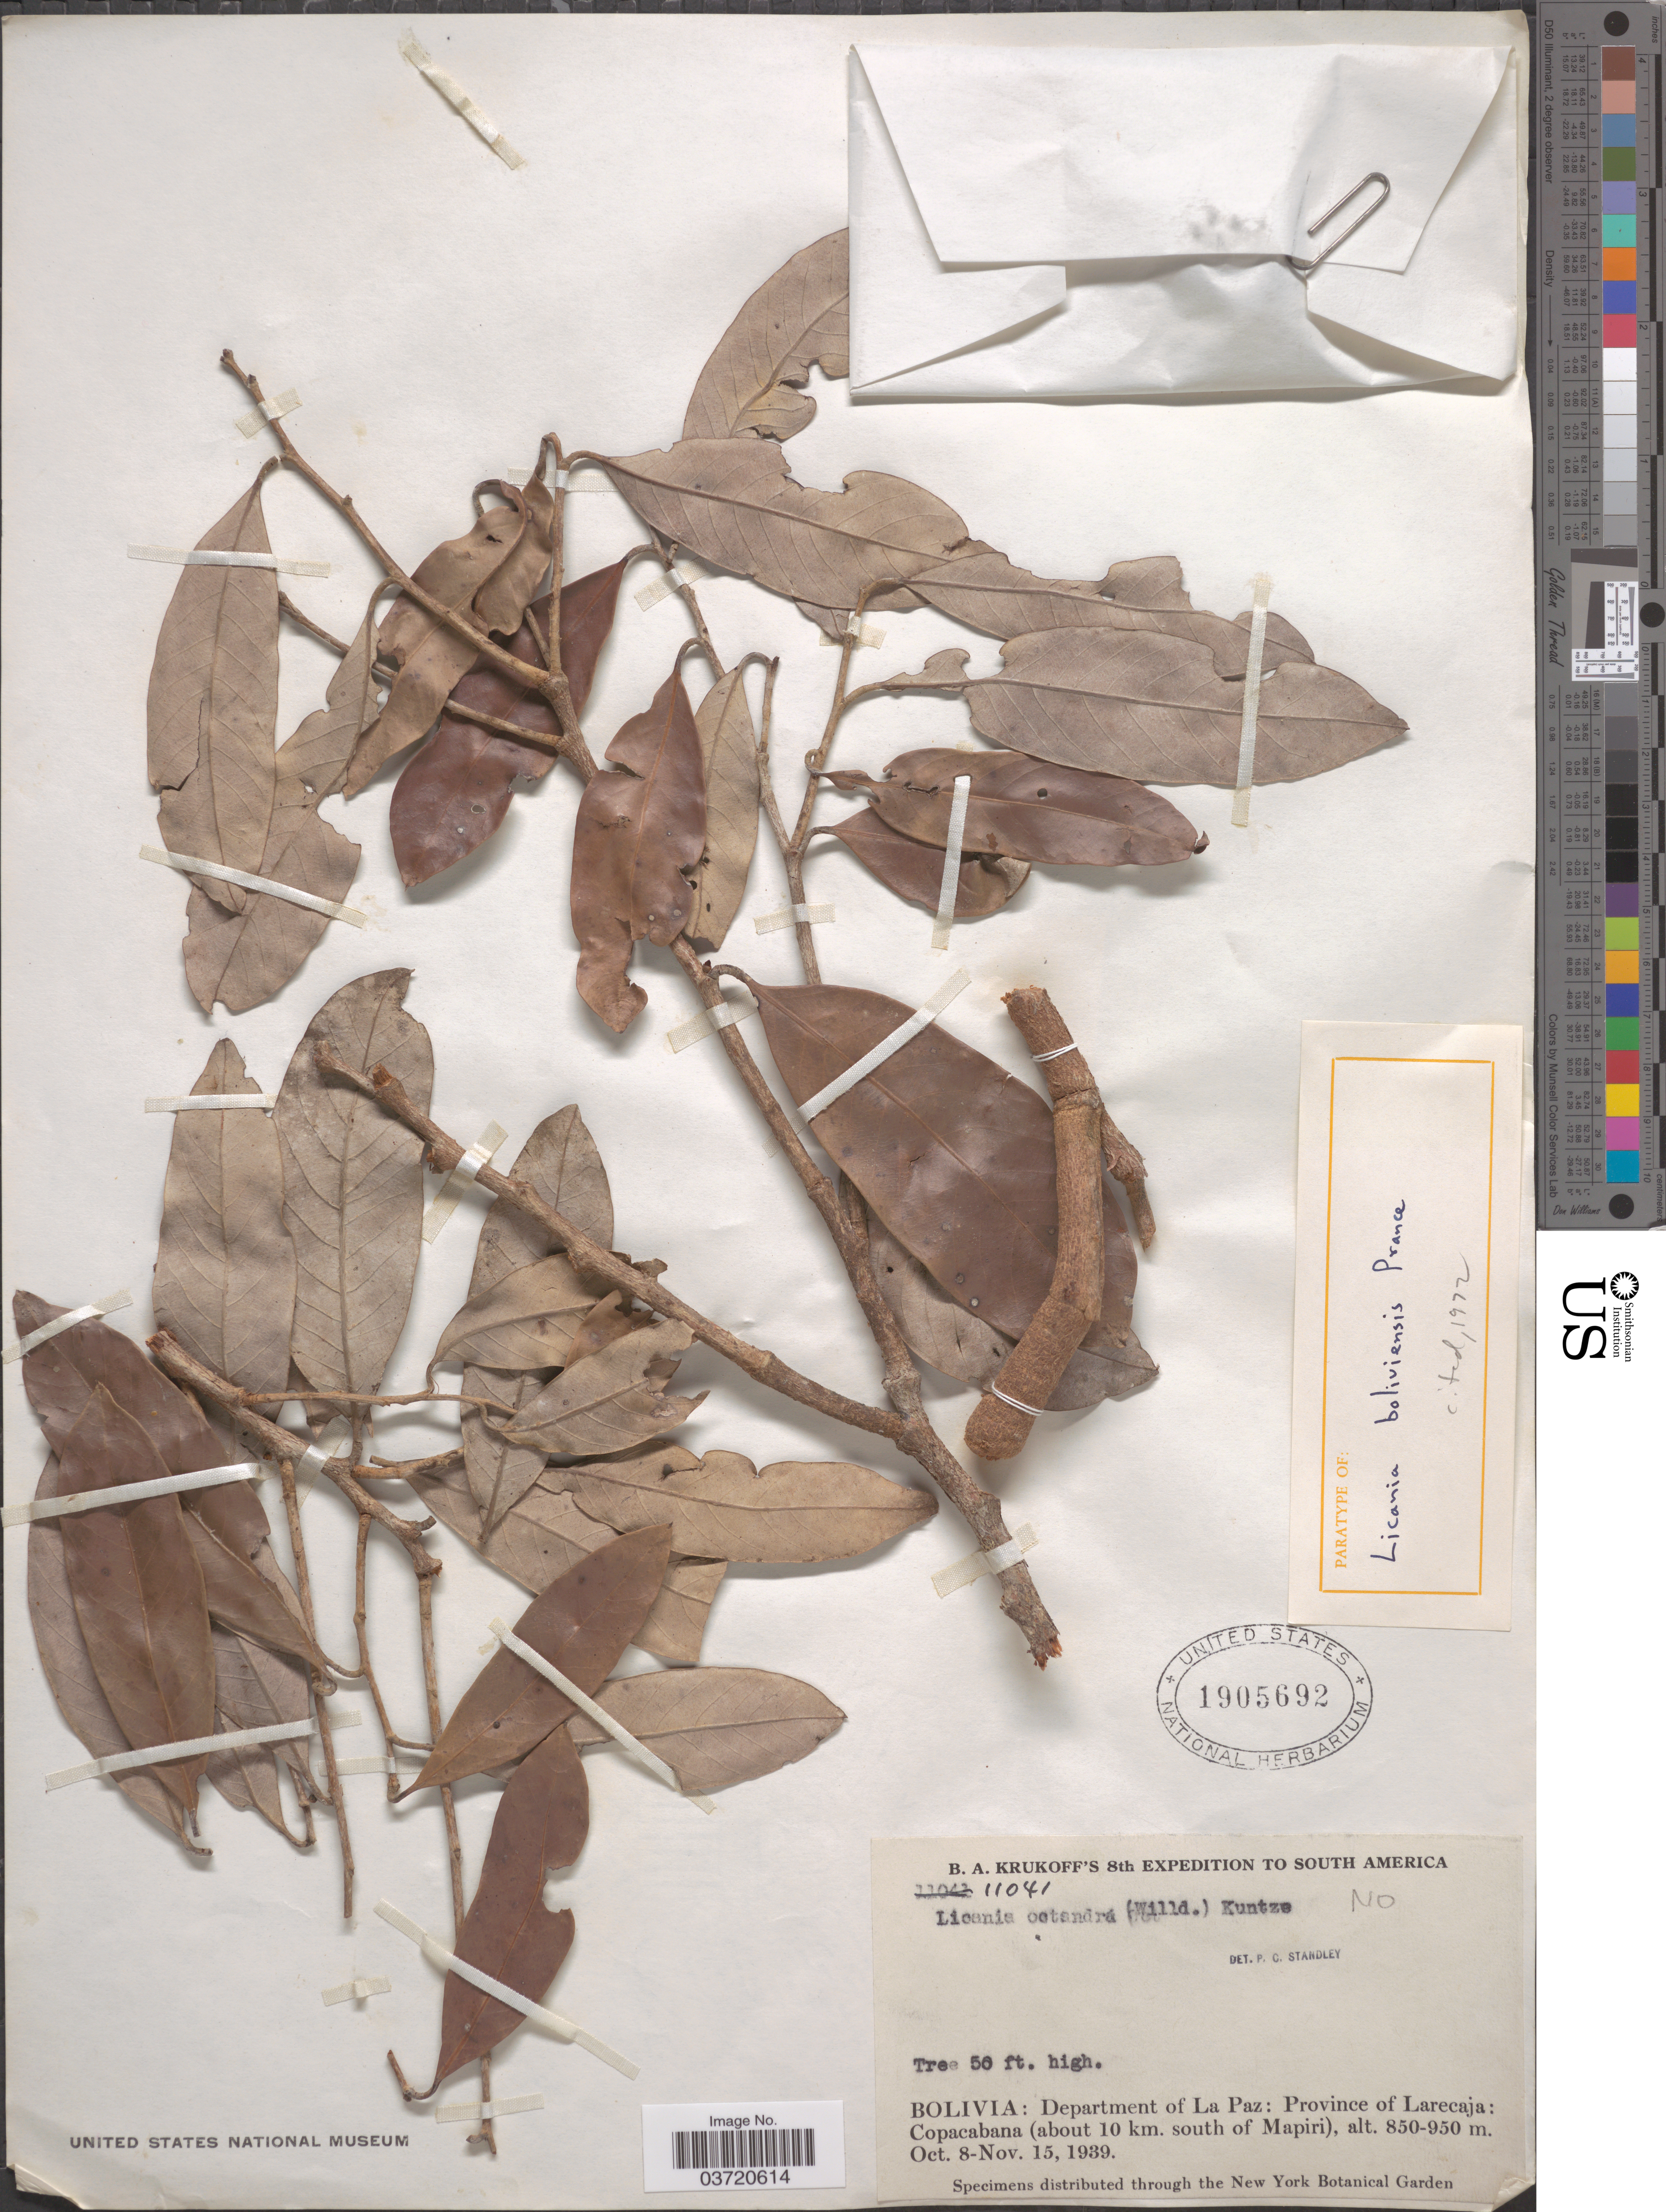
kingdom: Plantae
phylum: Tracheophyta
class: Magnoliopsida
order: Malpighiales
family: Chrysobalanaceae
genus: Moquilea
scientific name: Moquilea boliviensis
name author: (Prance) Sothers & Prance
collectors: B. A. Krukoff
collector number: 11041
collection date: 1939-10-08/1939-11-15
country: Bolivia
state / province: La Paz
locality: Department of La Paz: Province of Larecaja: Copacabana (about 10 km. south of Mapiri).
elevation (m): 850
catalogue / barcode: US 1905692